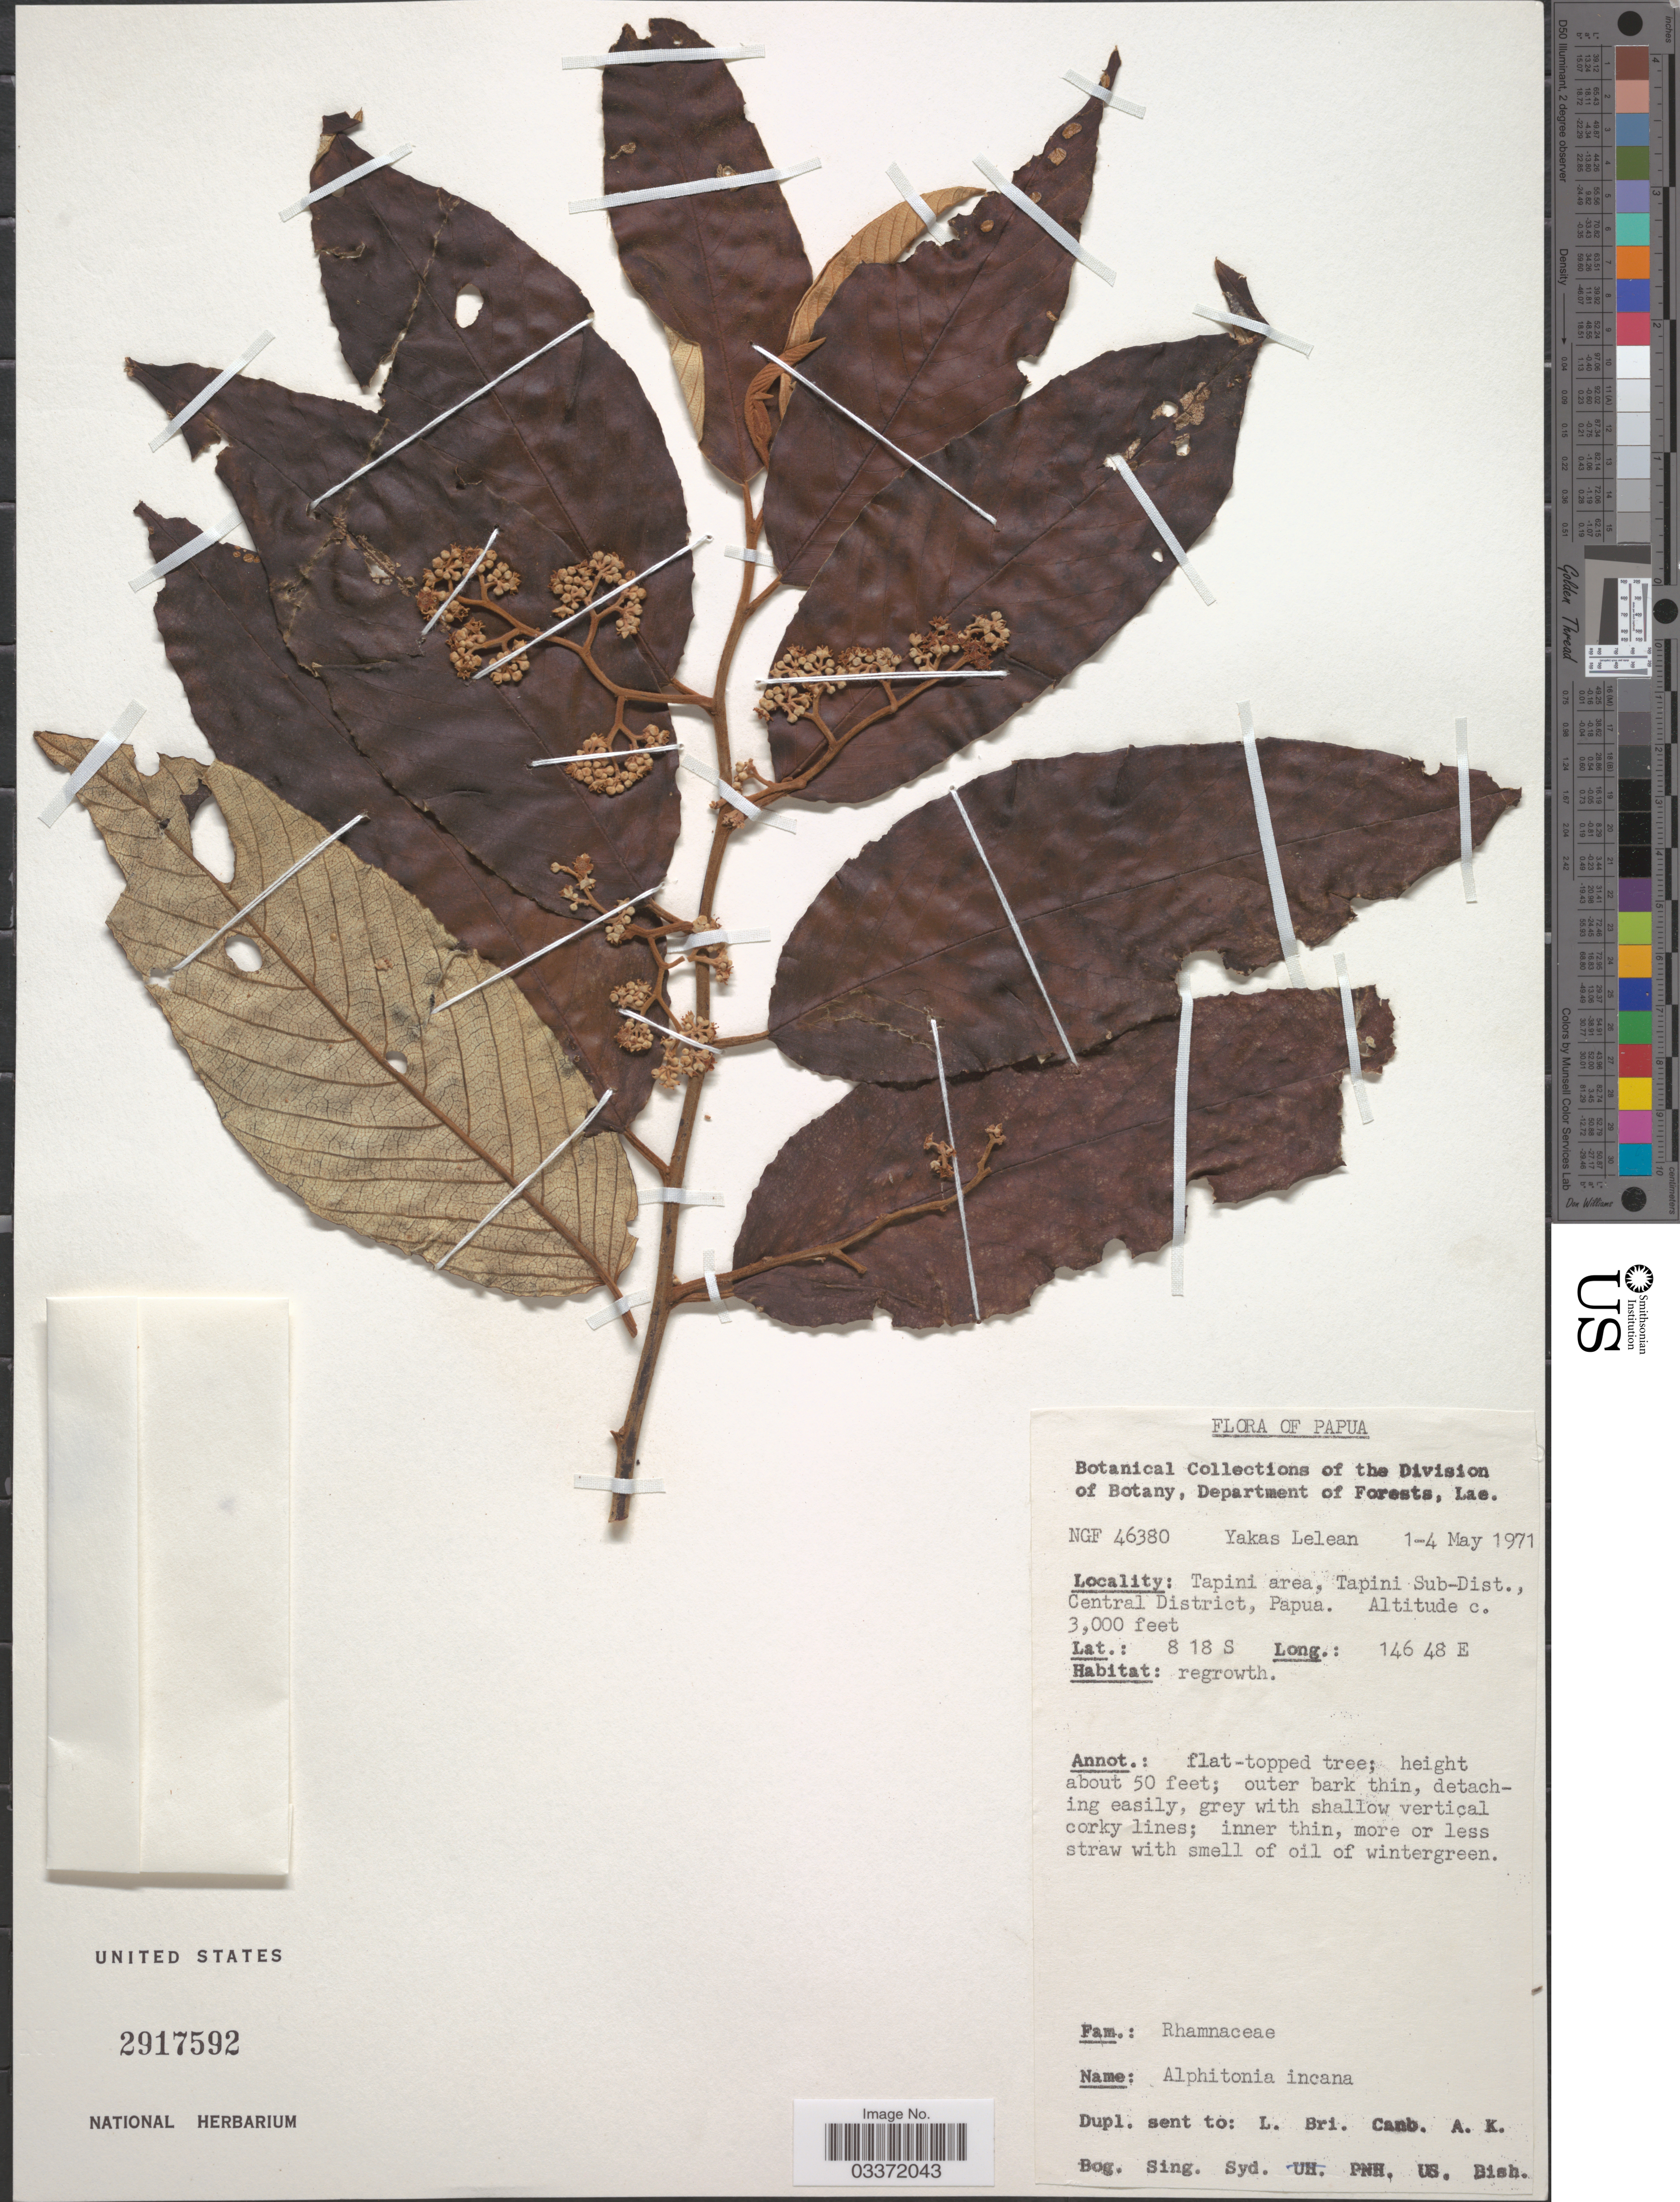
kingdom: Plantae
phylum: Tracheophyta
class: Magnoliopsida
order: Rosales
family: Rhamnaceae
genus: Alphitonia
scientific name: Alphitonia incana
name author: (Roxb.) Teisjm. & Binn. ex Kurz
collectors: Y. Lelean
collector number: NGF 46380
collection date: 1971-05-01/1971-05-04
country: Papua New Guinea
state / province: Central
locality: Papua. Tapini area, Tapini Sub-Dist., Central District.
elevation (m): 914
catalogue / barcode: US 2917592